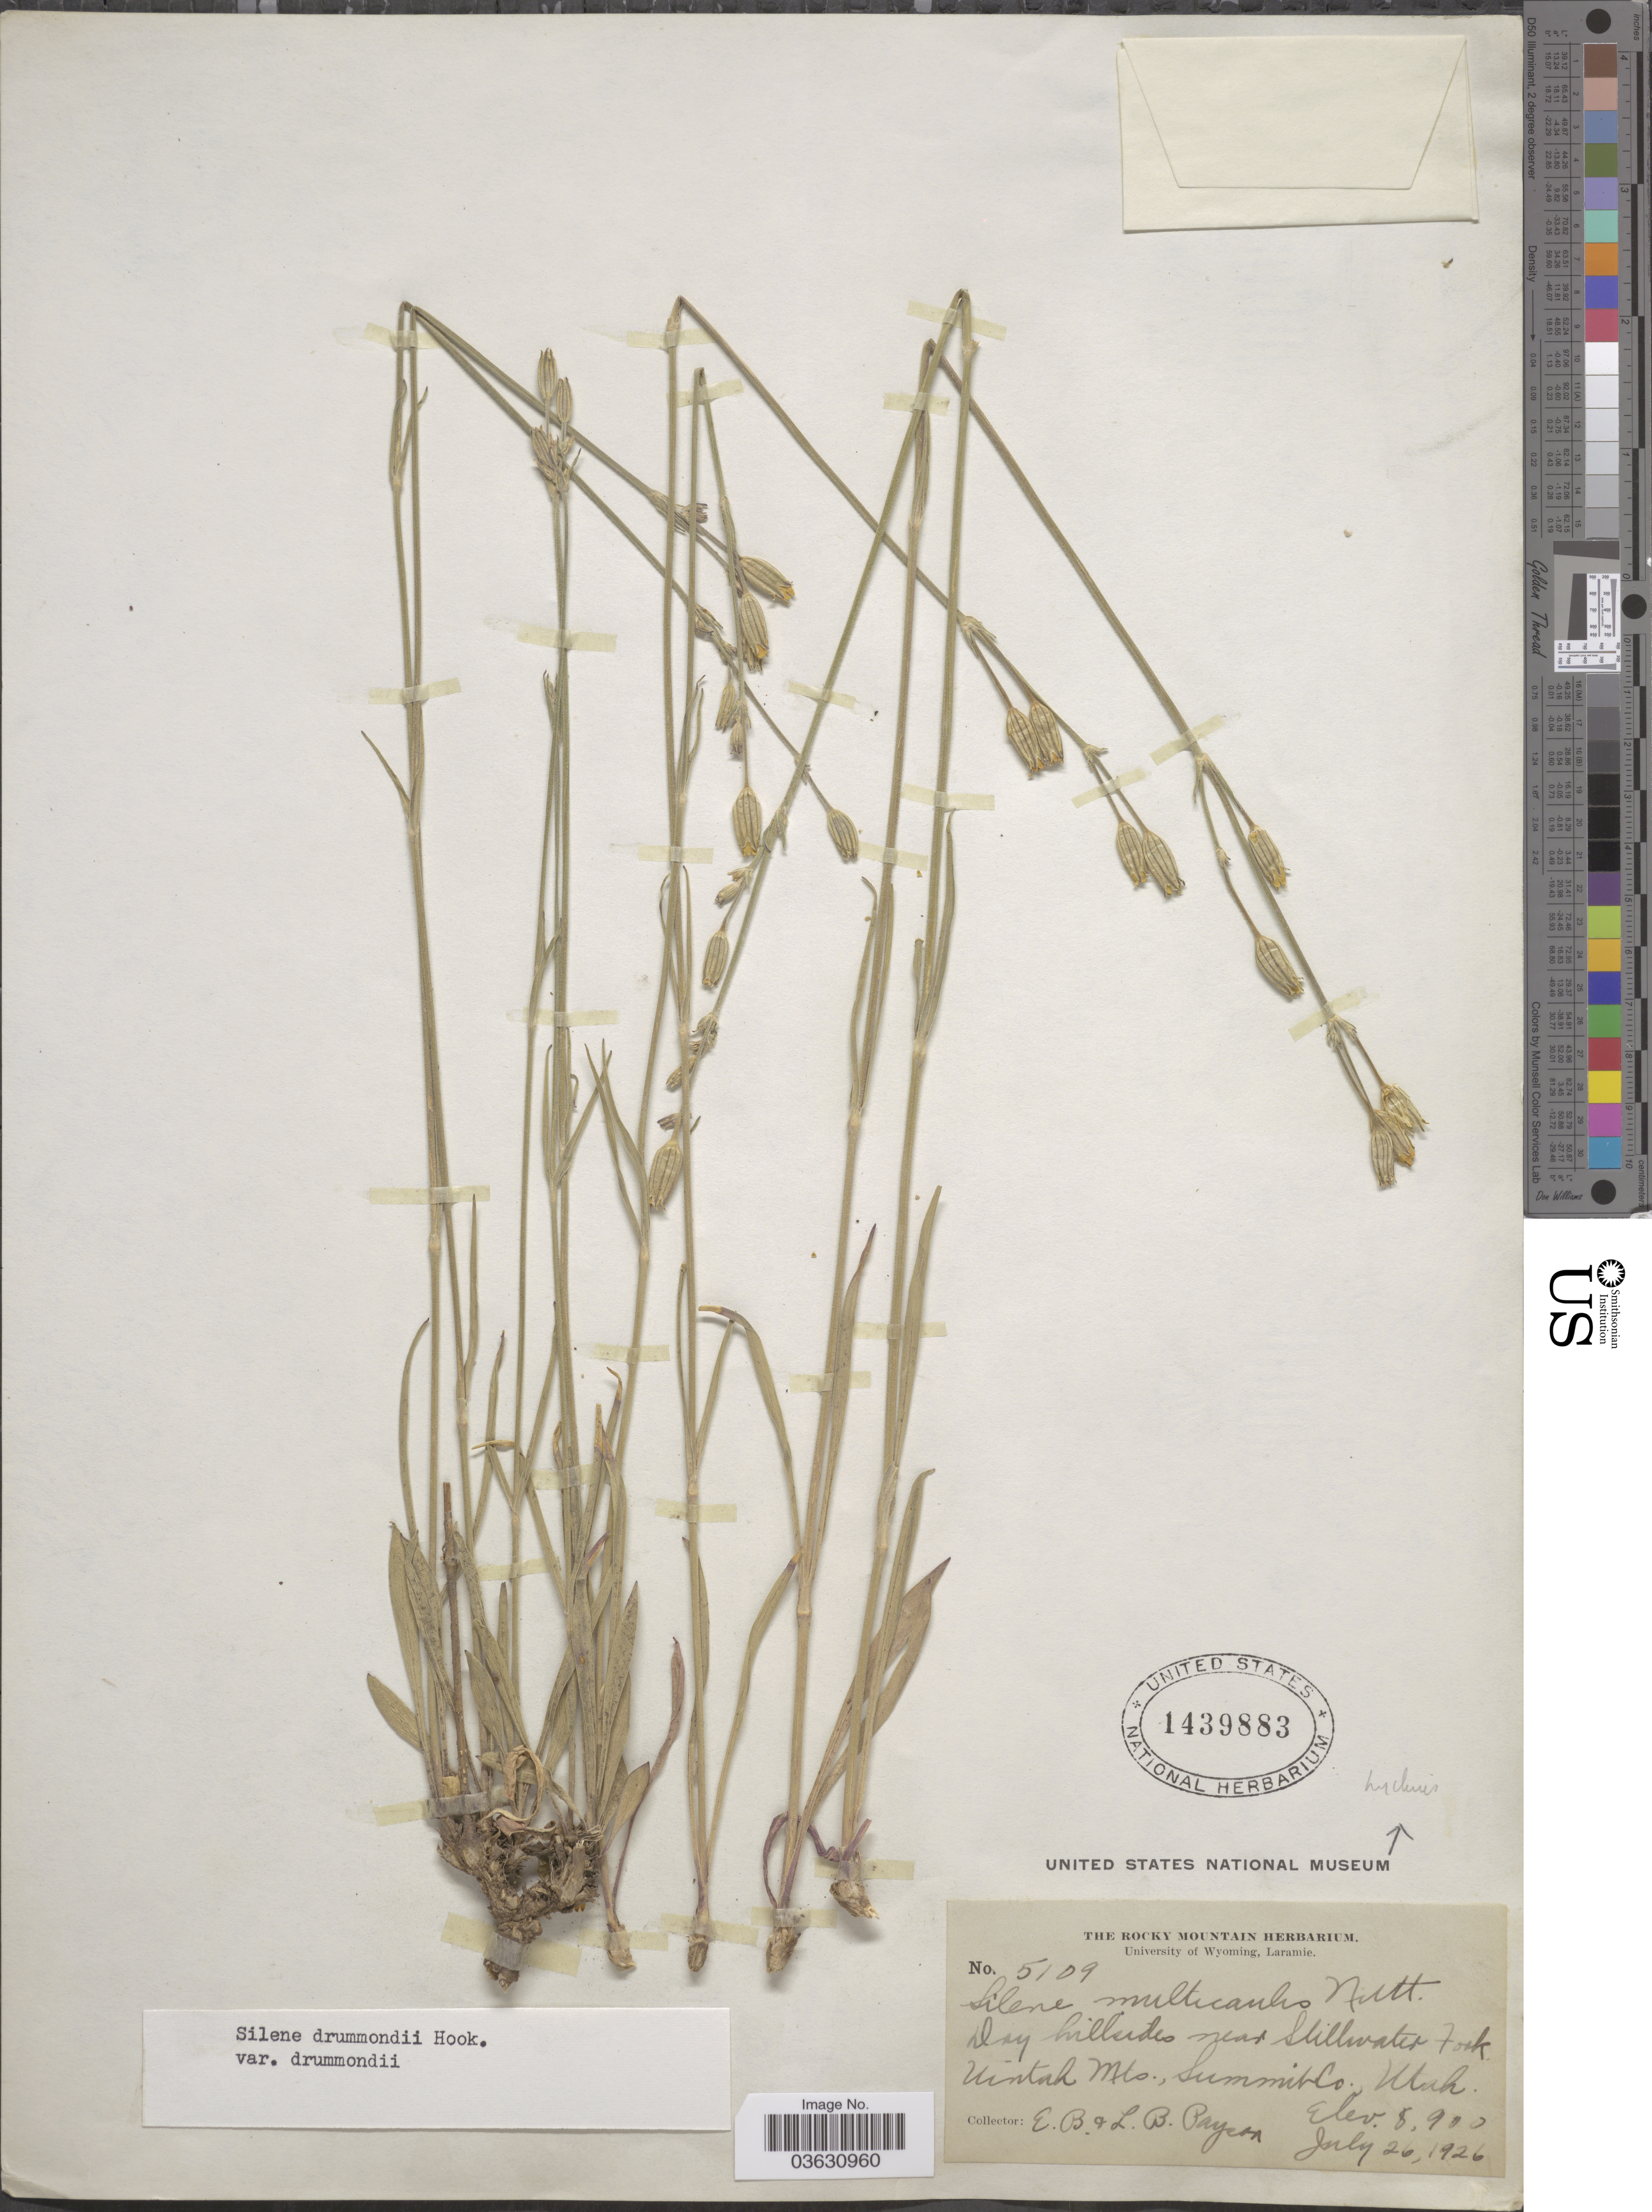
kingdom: Plantae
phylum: Tracheophyta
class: Magnoliopsida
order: Caryophyllales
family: Caryophyllaceae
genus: Silene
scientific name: Silene drummondii var. drummondii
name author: Hook.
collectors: E. B. Payson & L. Payson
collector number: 5109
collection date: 1926-07-26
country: United States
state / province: Utah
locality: Dry hillsides near Stillwater Fork. Uintah Mts., Summit Co.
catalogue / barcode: US 1439883